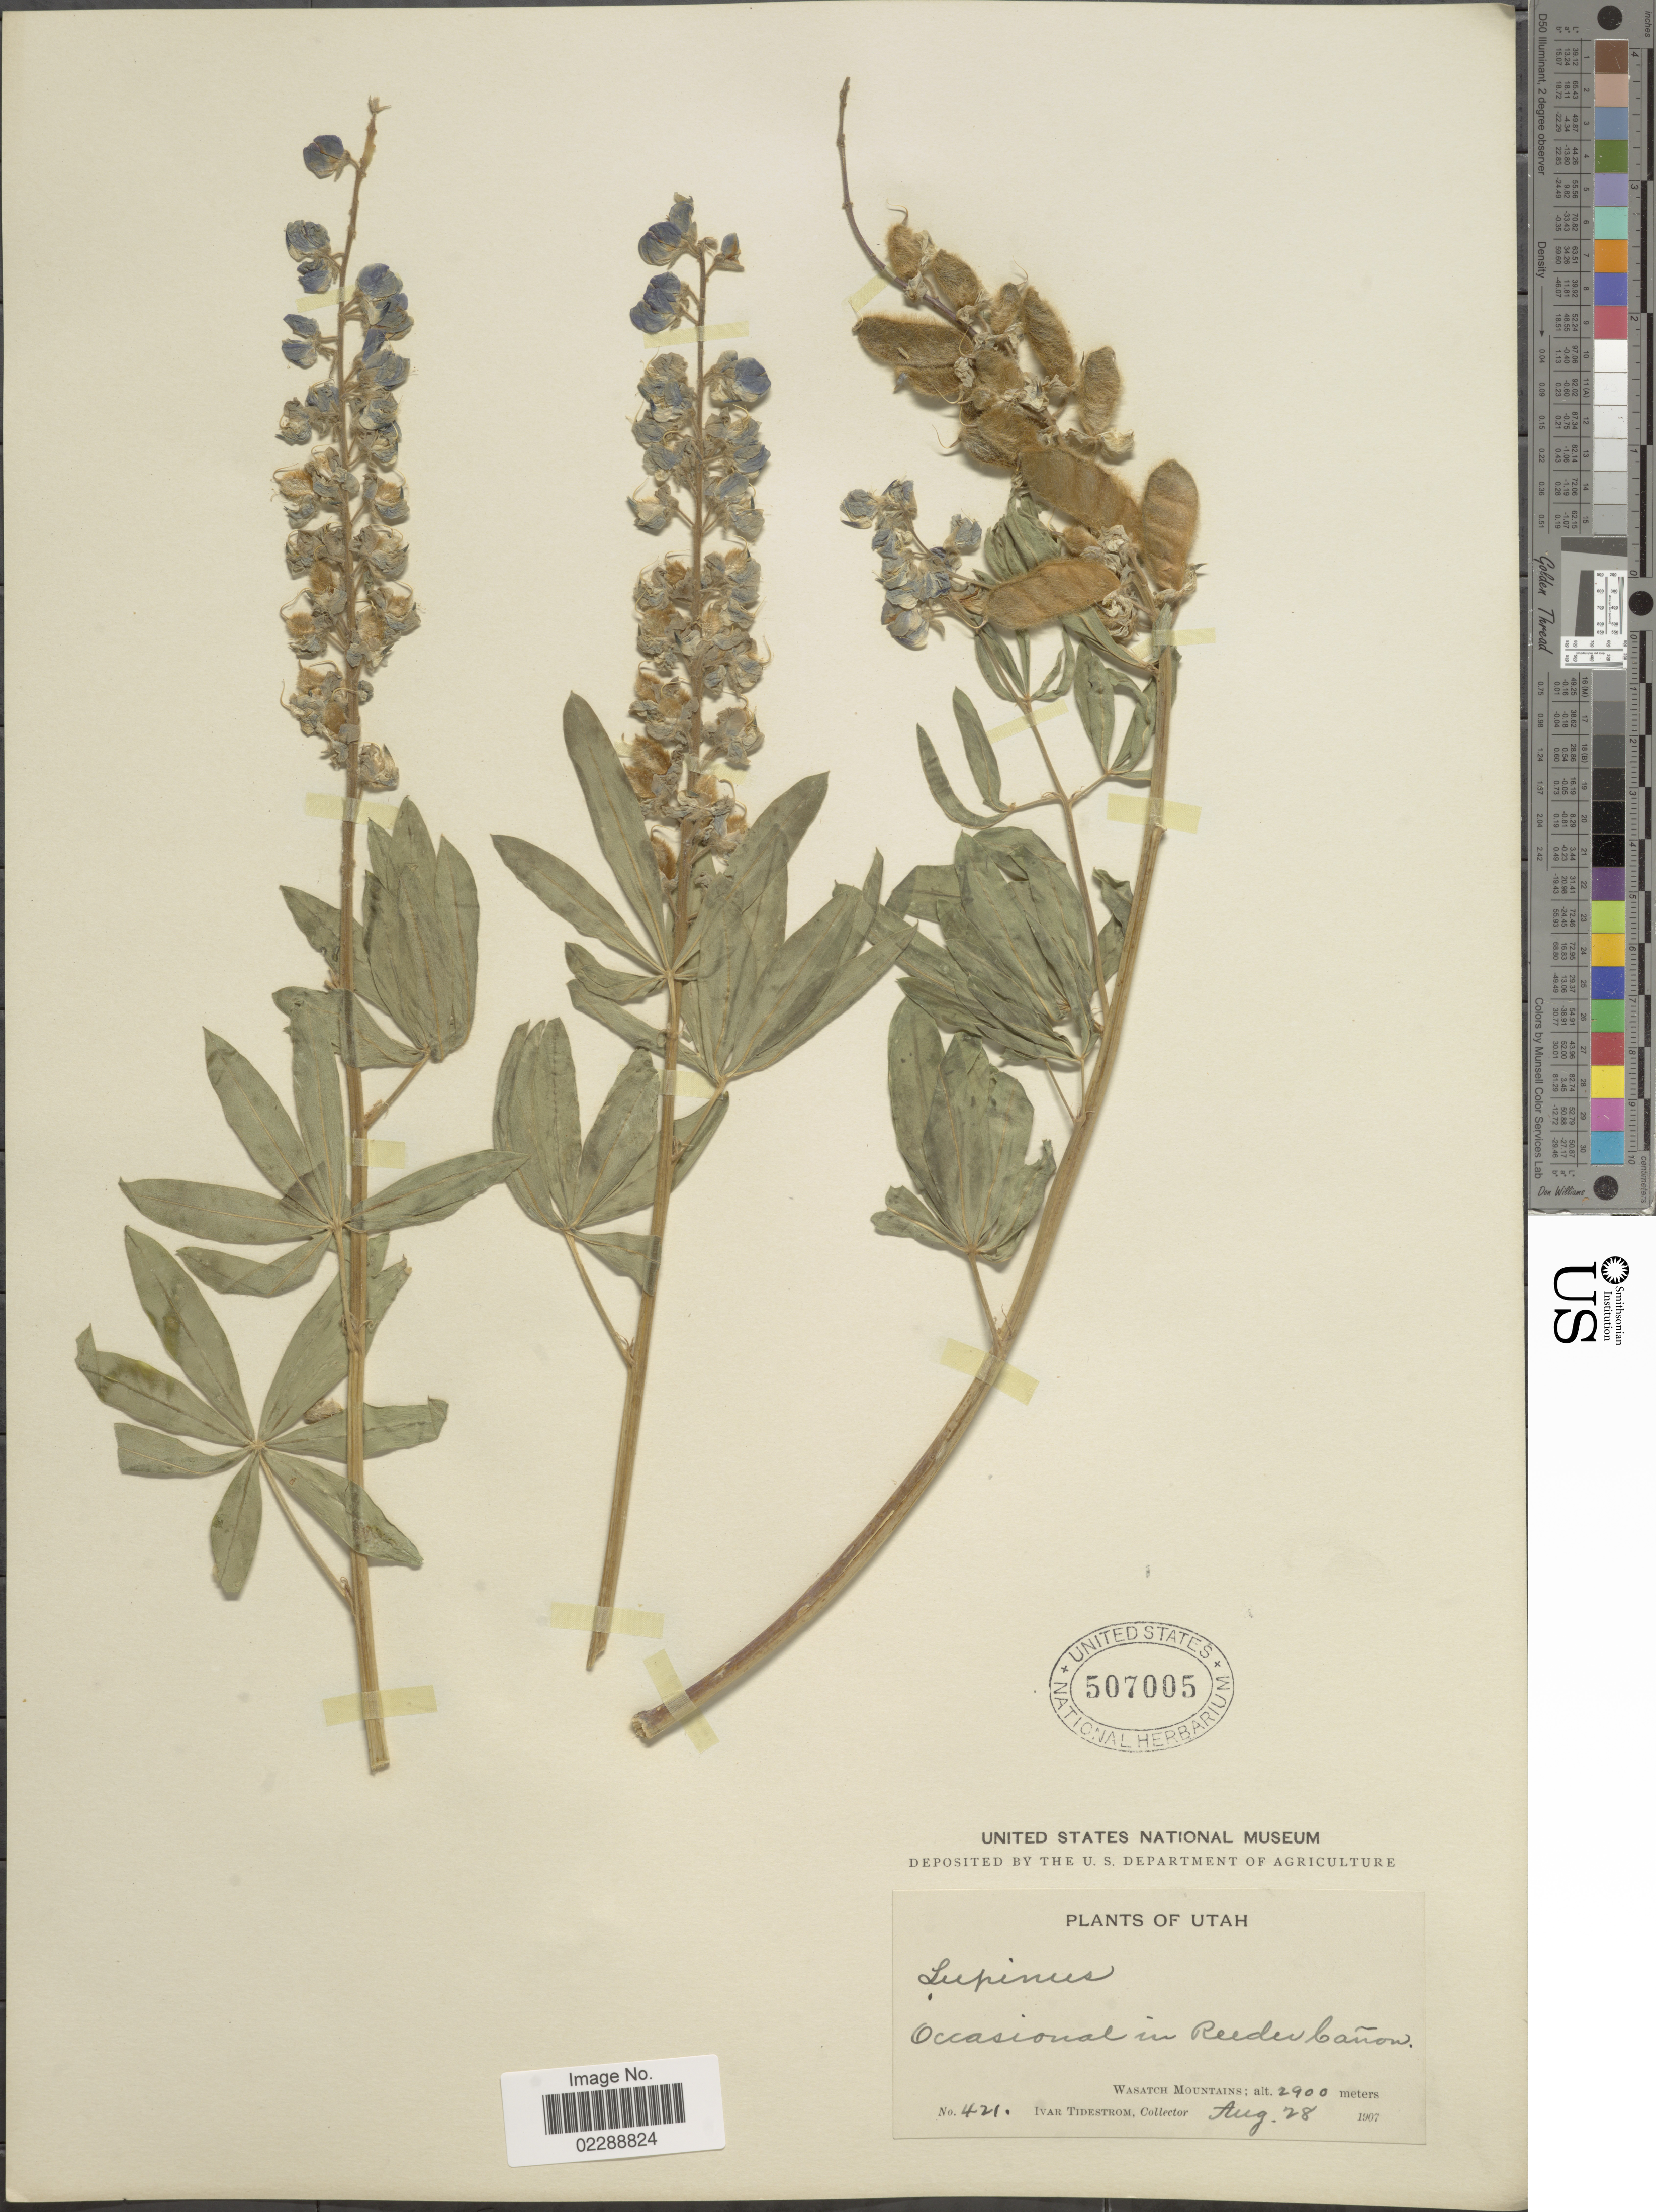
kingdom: Plantae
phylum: Tracheophyta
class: Magnoliopsida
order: Fabales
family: Fabaceae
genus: Lupinus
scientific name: Lupinus sp.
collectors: I. F. Tidestrom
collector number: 421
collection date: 1980-08-28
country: United States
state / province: Utah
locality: Occasional in Reeder Canon, Wasatch Mountains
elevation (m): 2900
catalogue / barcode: US 507005